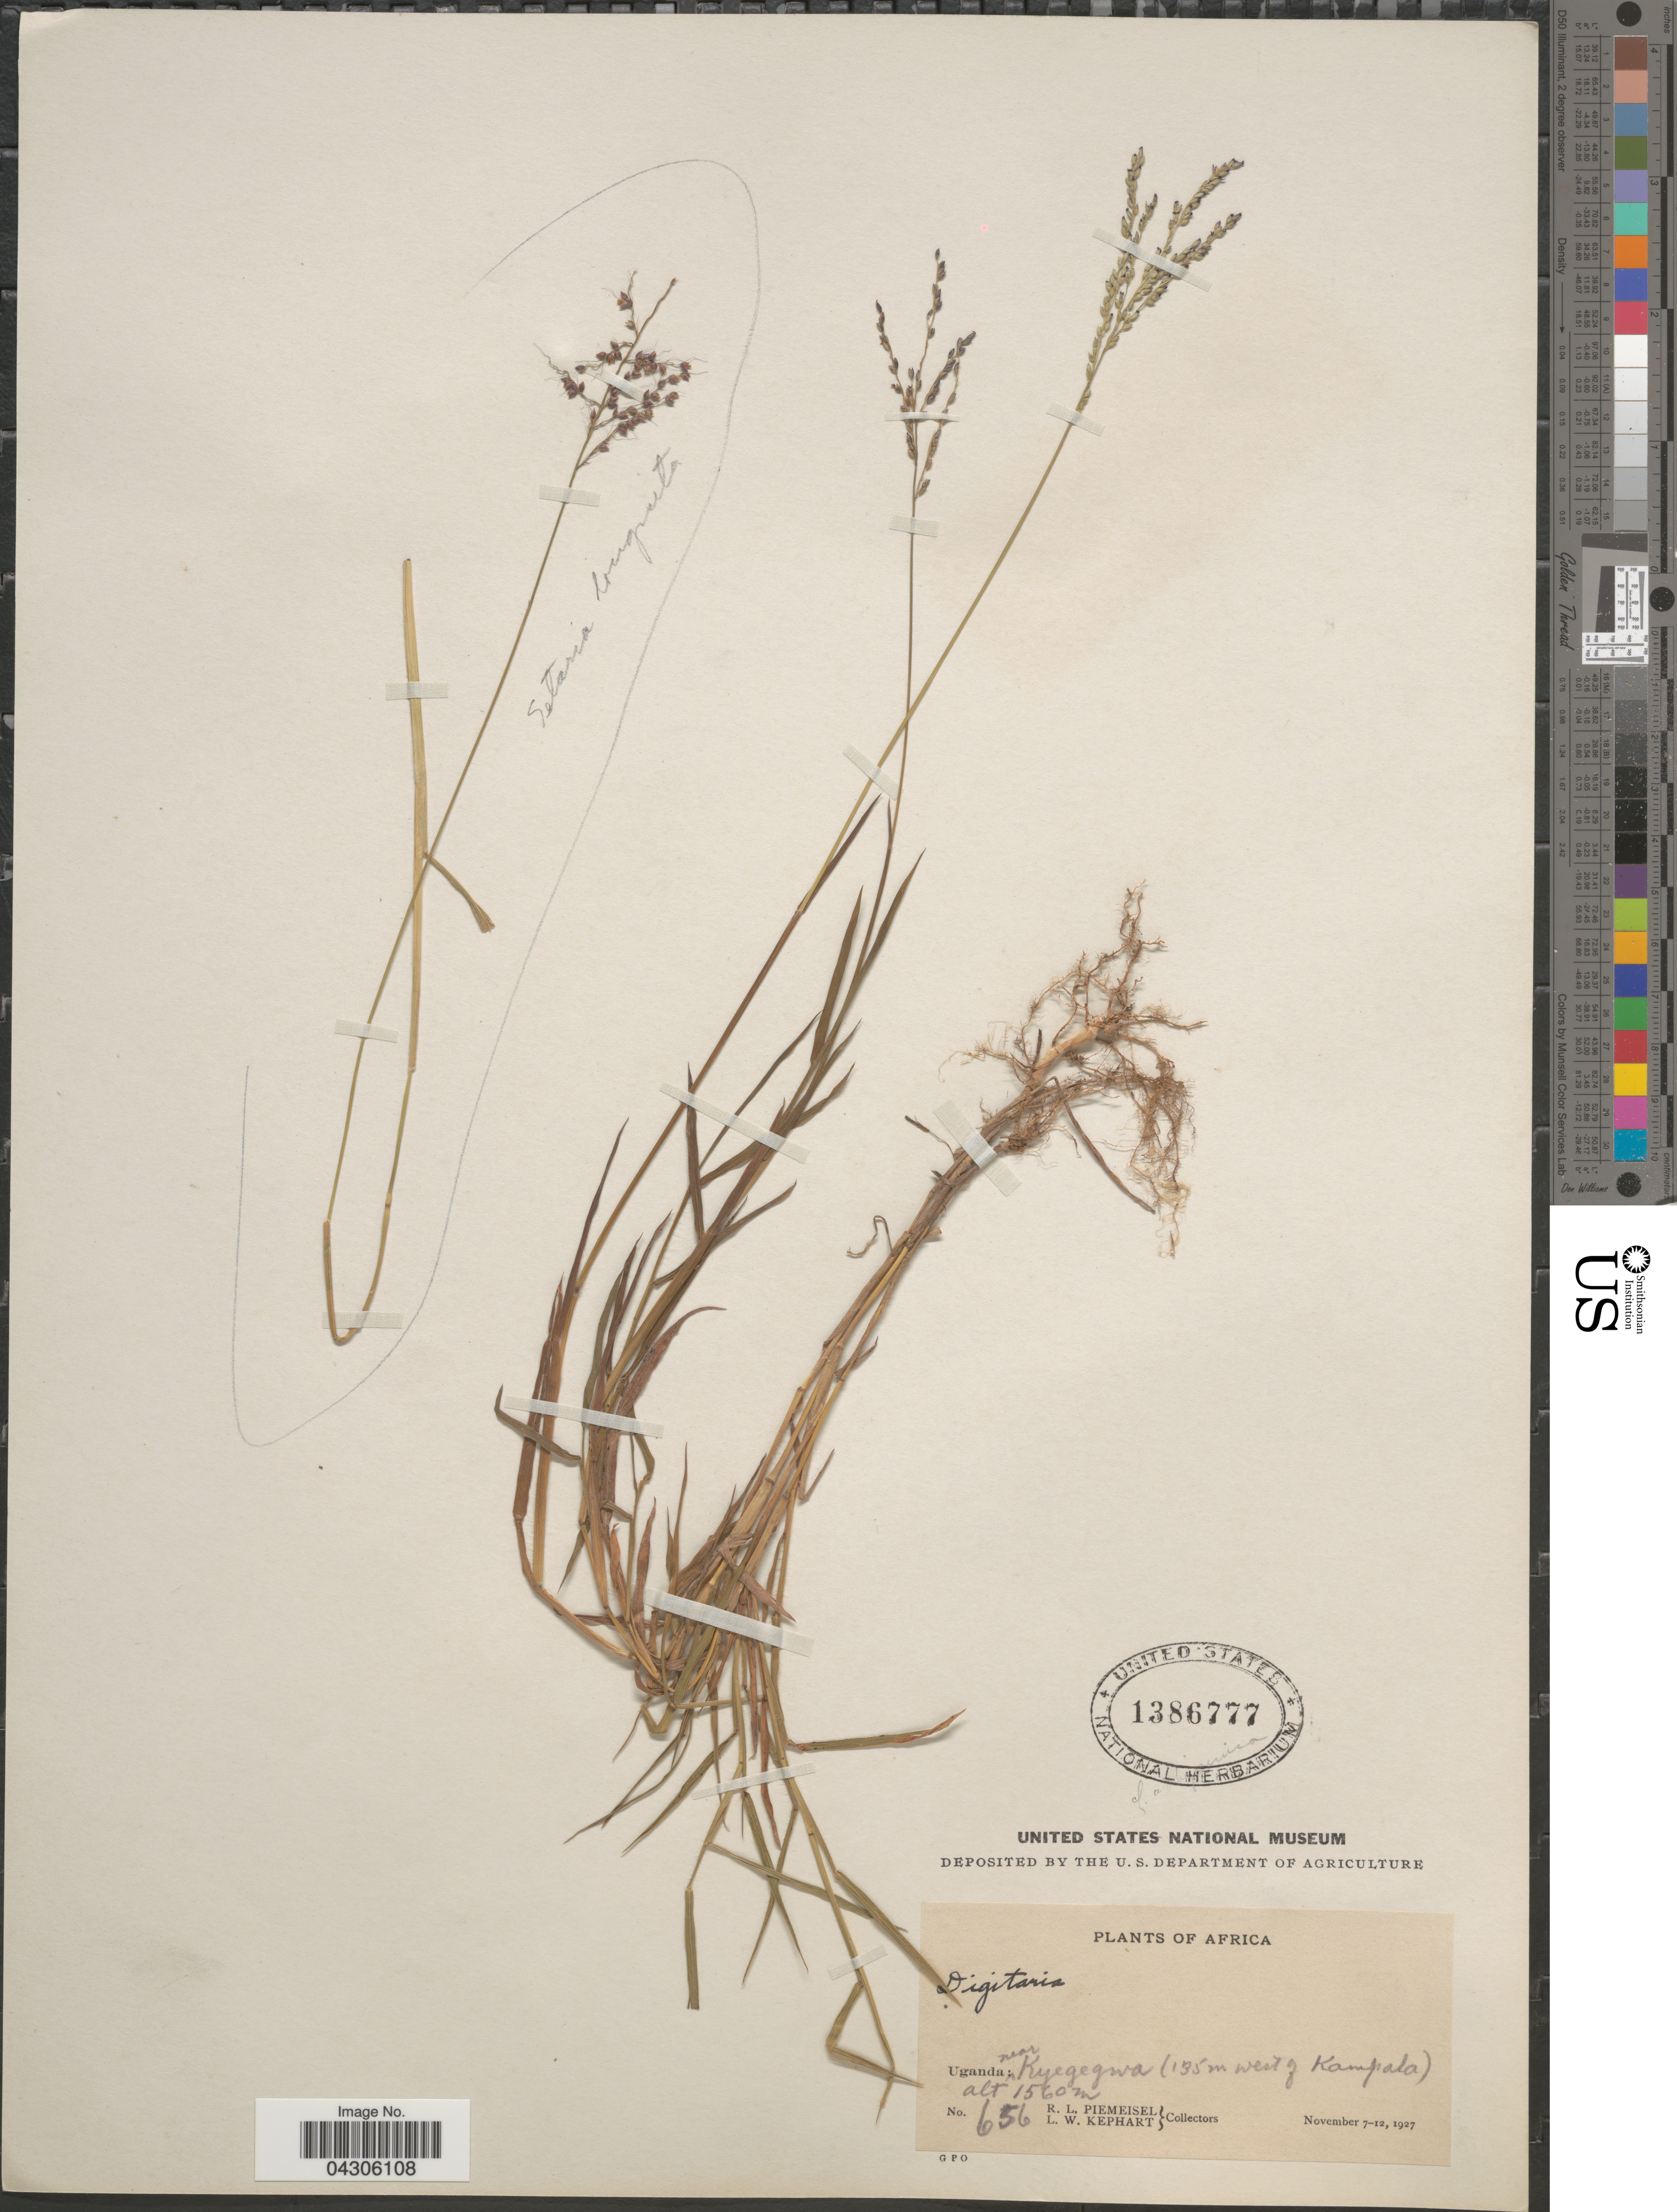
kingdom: Plantae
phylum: Tracheophyta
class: Liliopsida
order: Poales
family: Poaceae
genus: Digitaria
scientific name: Digitaria sp.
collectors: R. L. Piemeisel & L. W. Kephart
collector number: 656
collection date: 1927-11-07/1927-11-12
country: Uganda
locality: Near Kyuegegwa (135 m west of Kampala).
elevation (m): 1560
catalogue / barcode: US 1386777